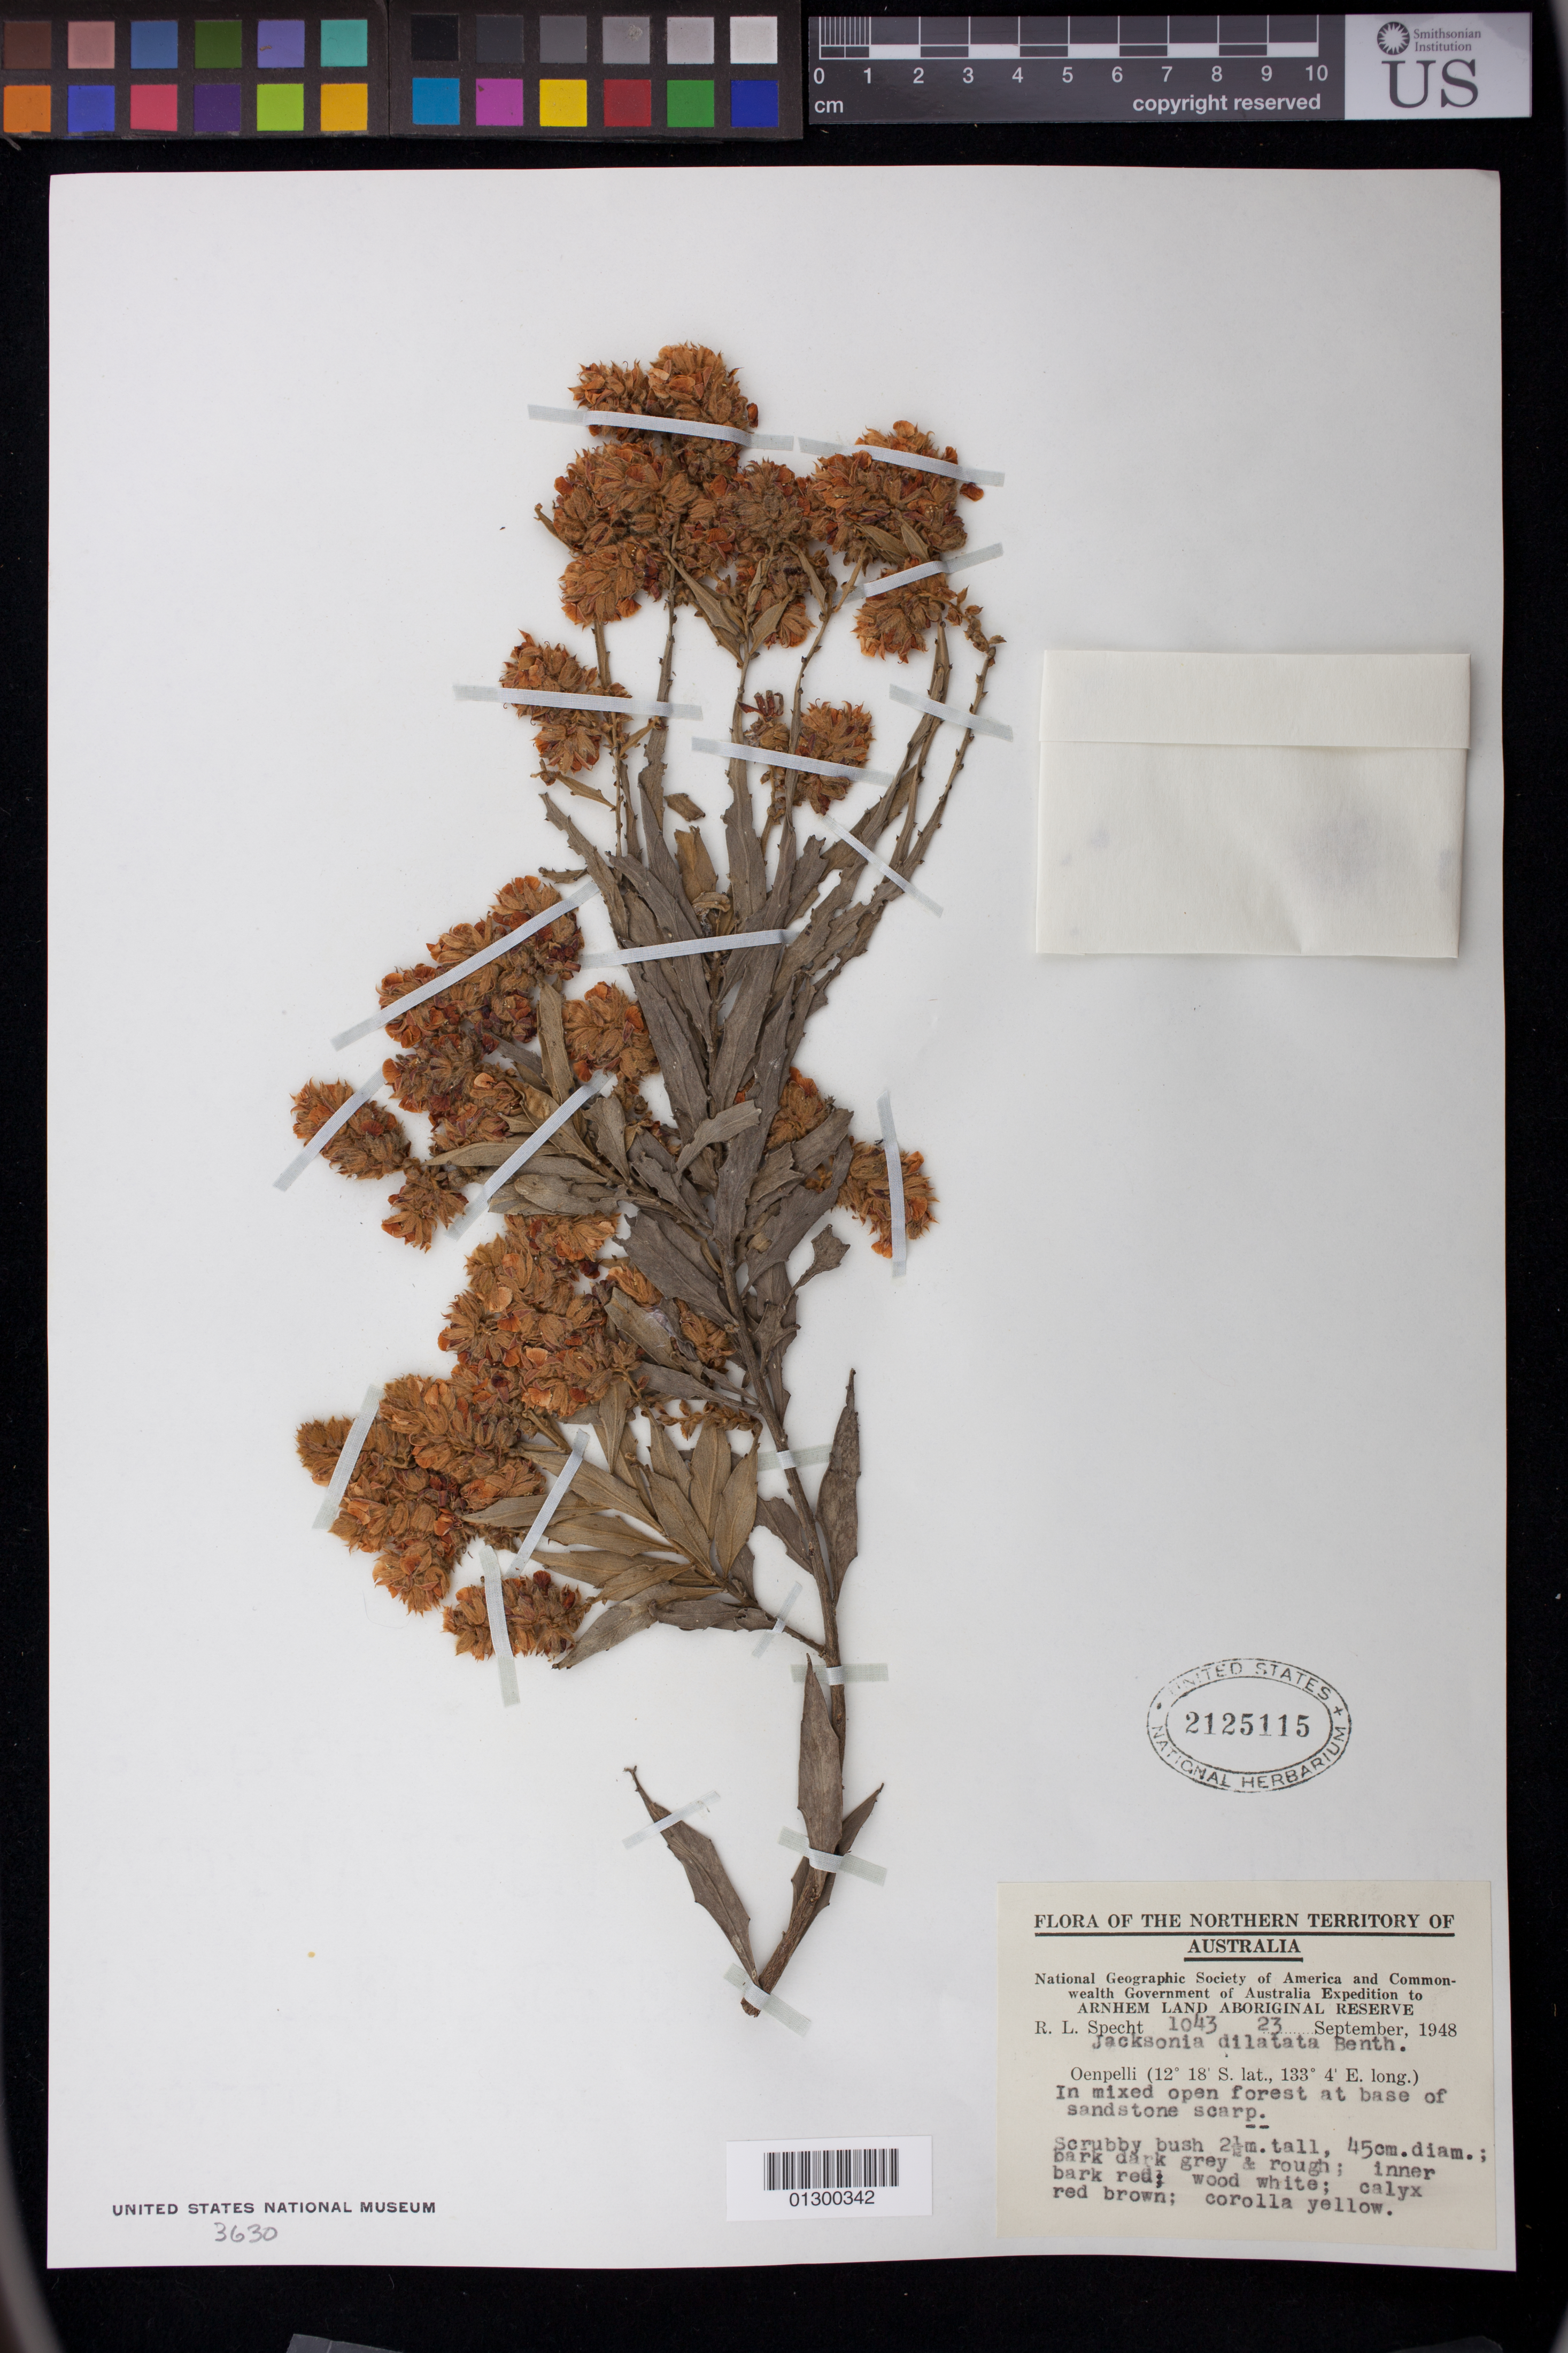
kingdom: Plantae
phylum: Tracheophyta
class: Magnoliopsida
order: Fabales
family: Fabaceae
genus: Jacksonia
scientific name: Jacksonia dilatata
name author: Benth.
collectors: R. L. Specht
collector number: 1043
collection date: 1948-09-23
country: Australia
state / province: Northern Territory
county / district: West Arnhem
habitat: In mixed open forest at base of sandstone scarp.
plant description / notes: Scrubby bush 2.5 m. tall, 45 cm. diam.; bark dark grey and rough; inner bark red; wood white; calyx red brown; corolla yellow.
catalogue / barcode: US 2125115